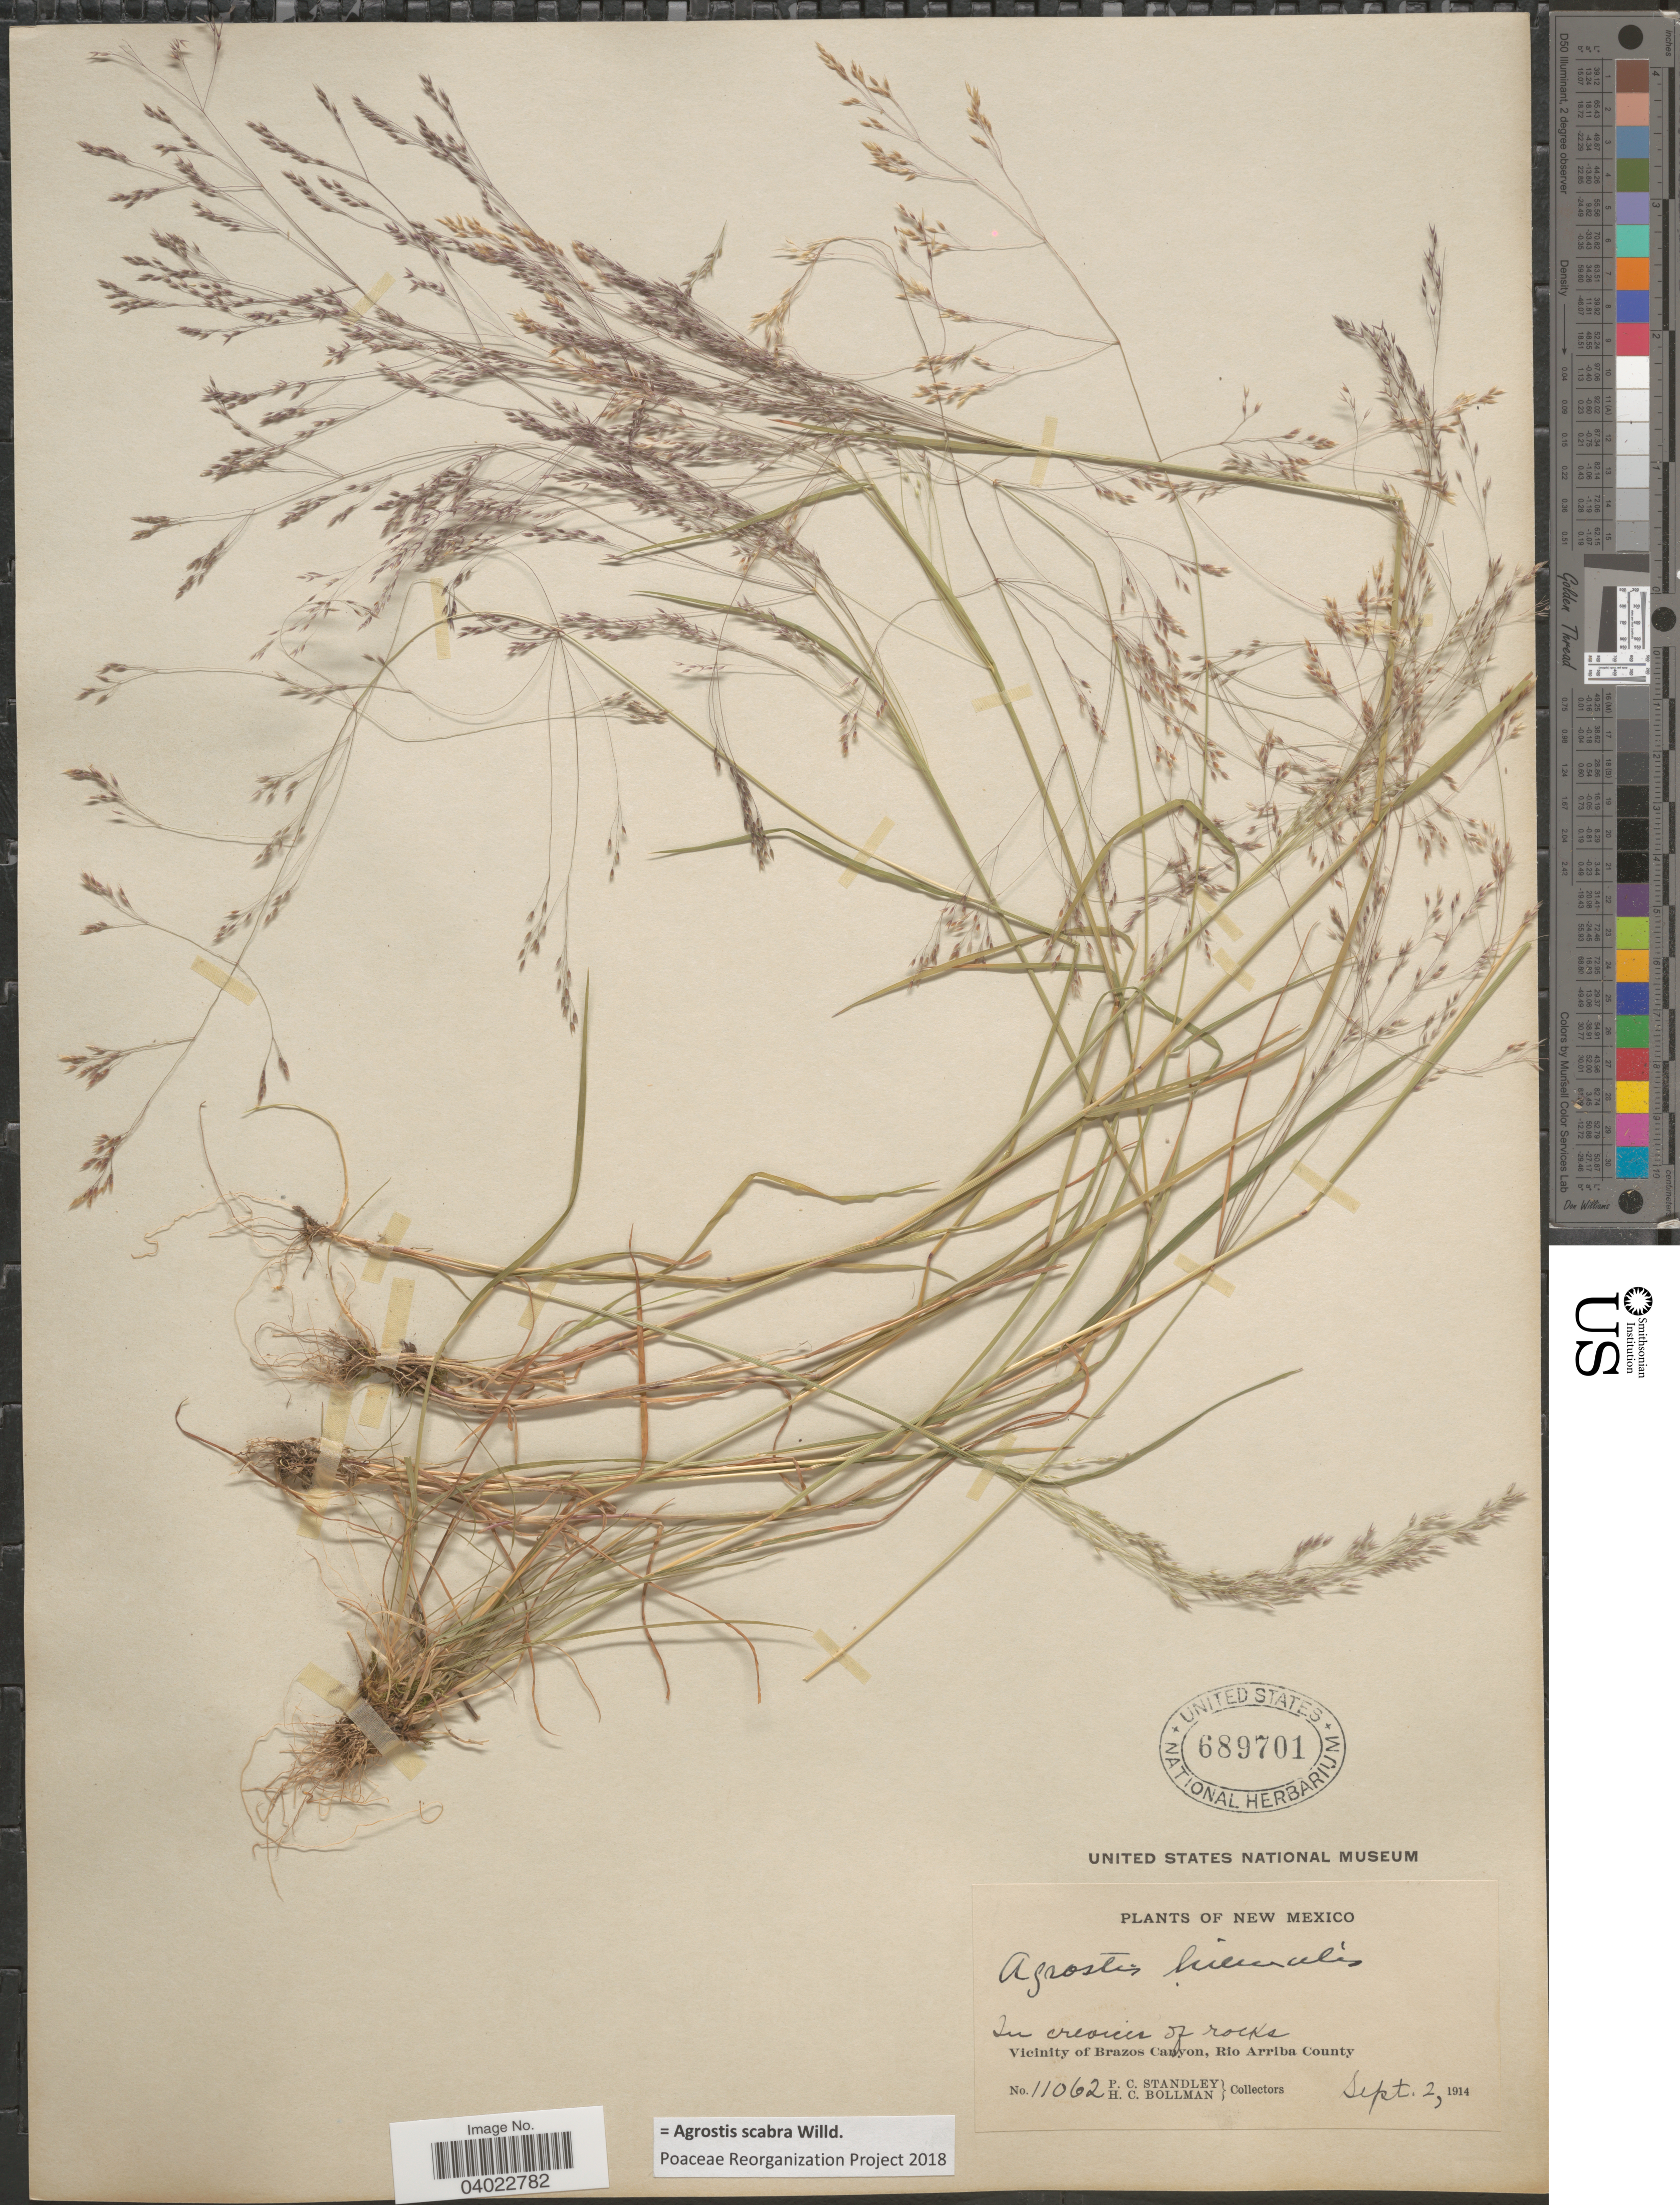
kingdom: Plantae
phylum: Tracheophyta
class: Liliopsida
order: Poales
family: Poaceae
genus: Agrostis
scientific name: Agrostis scabra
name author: Willd.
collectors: P. C. Standley & H. C. Bollman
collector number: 11062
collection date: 1914-09-02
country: United States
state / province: New Mexico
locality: Vicinity of Brazos Canyon, Rio Arriba County.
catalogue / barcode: US 689701